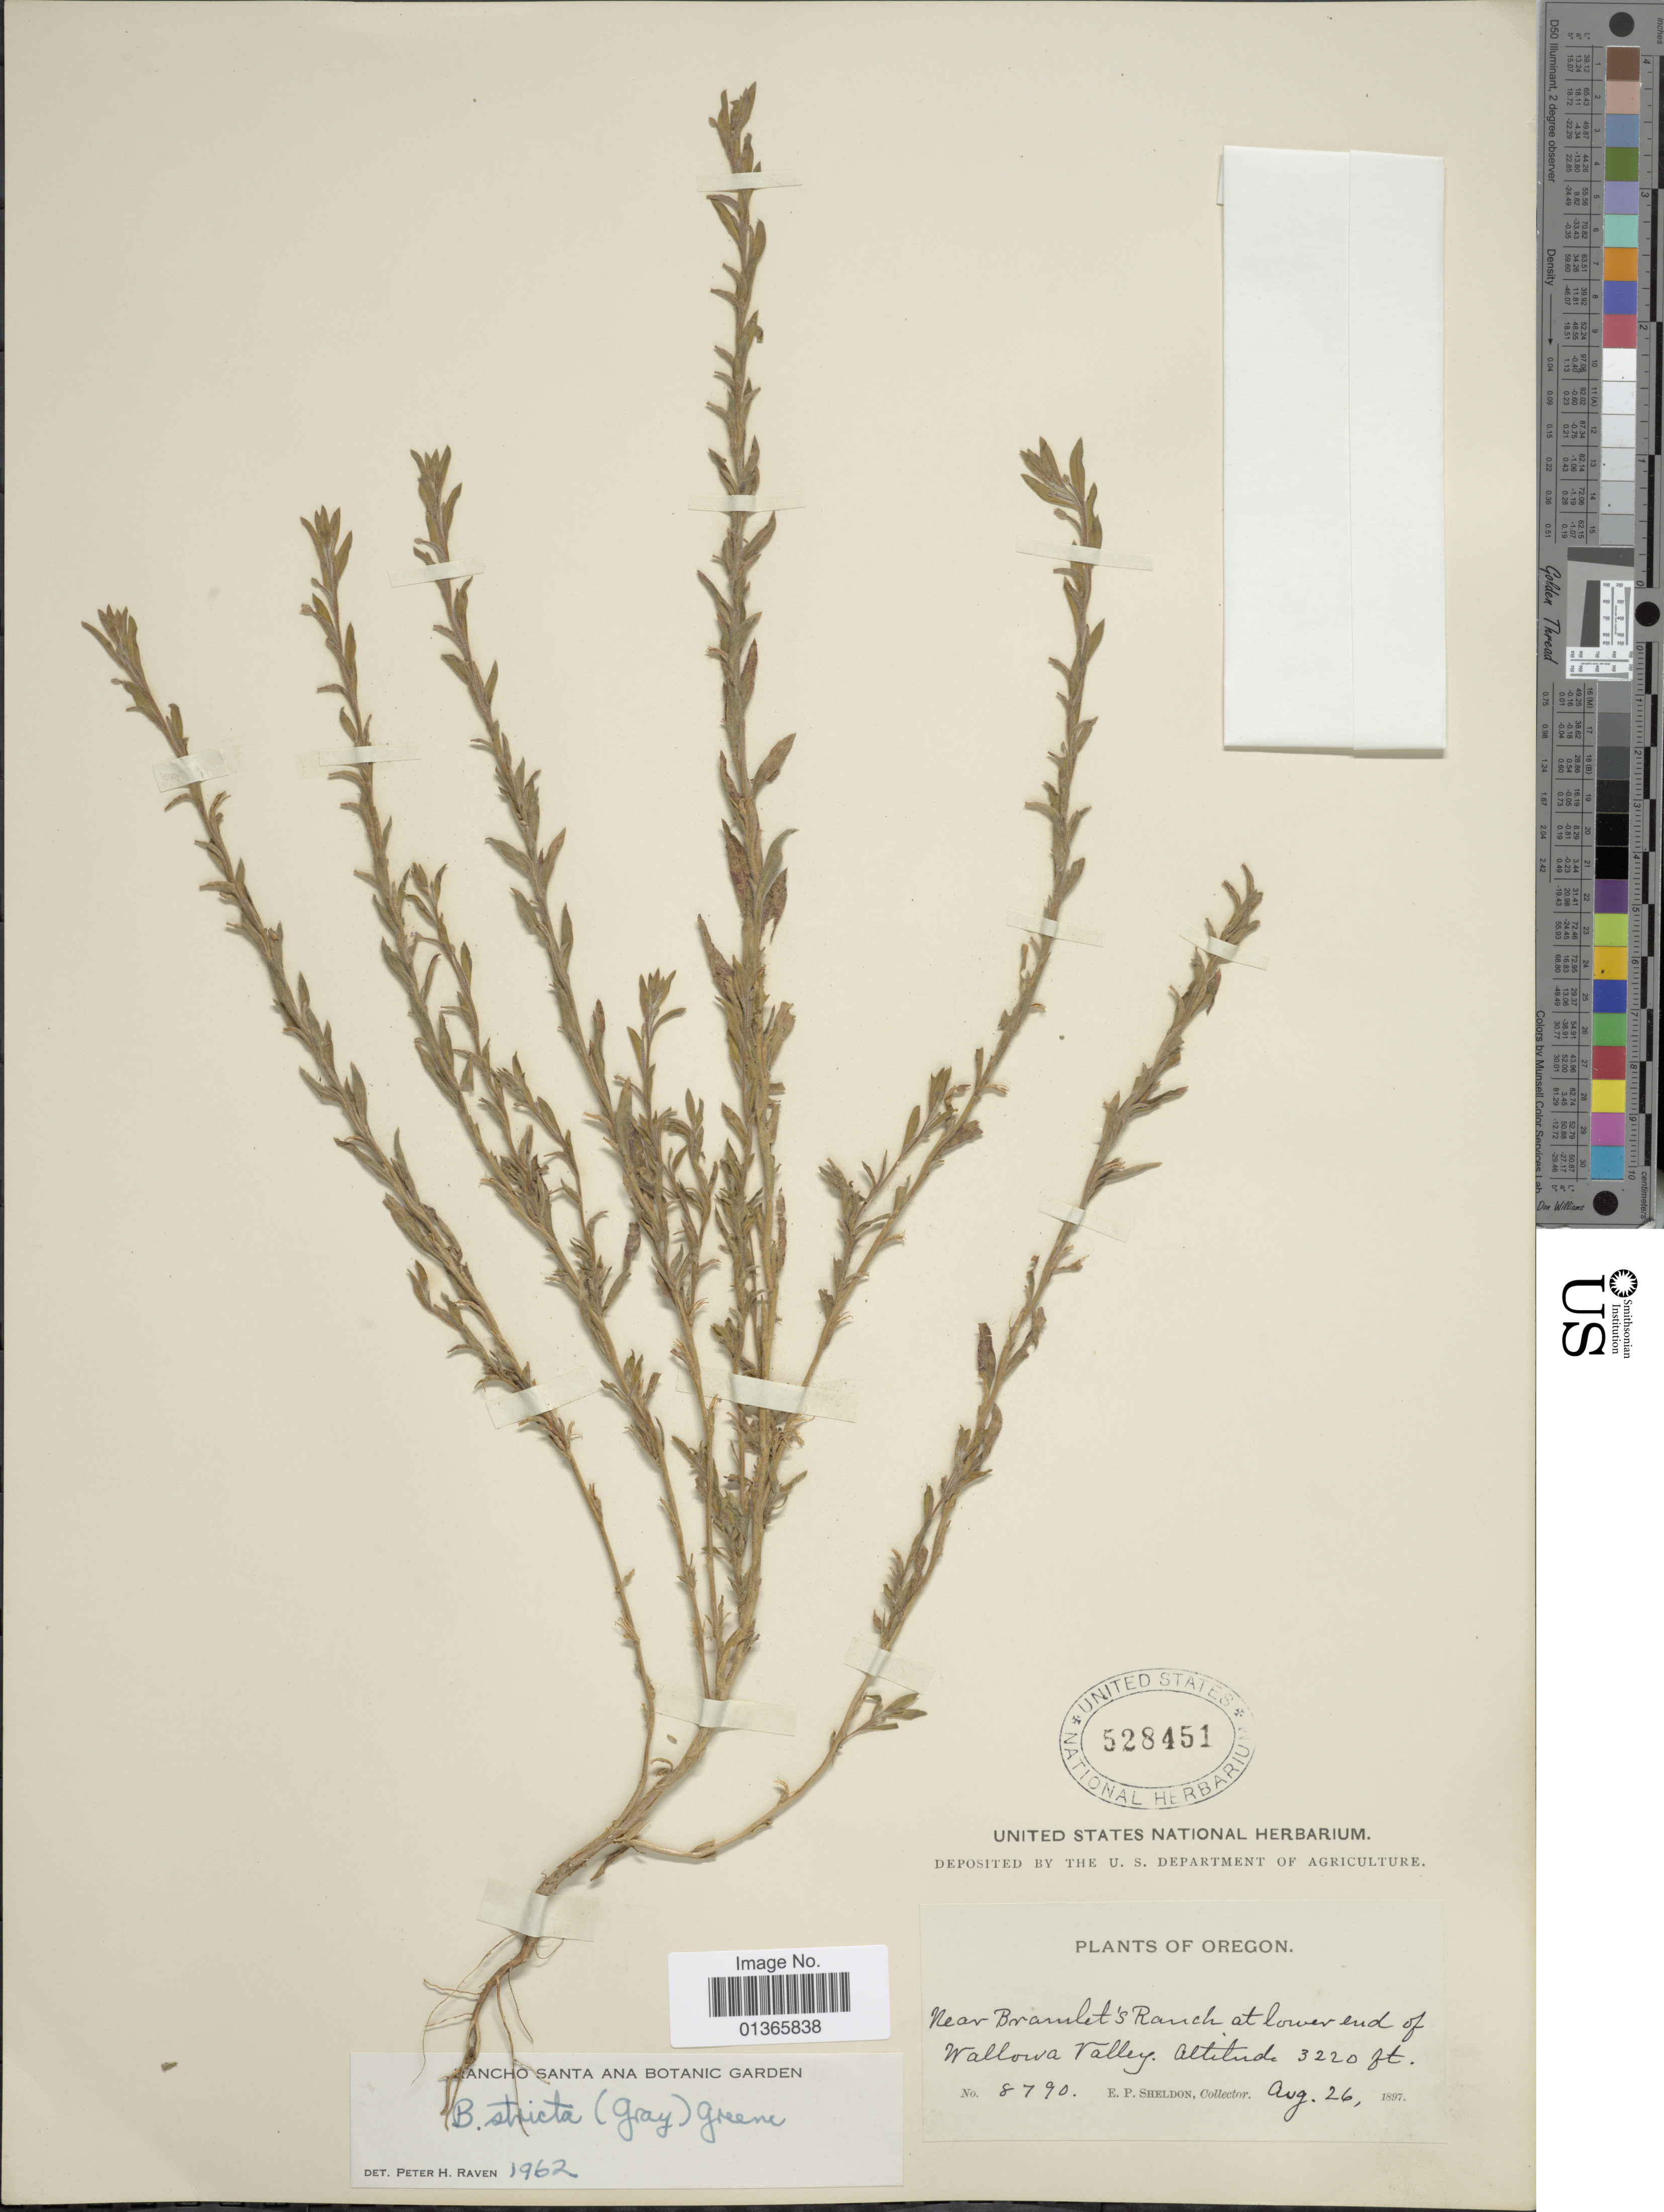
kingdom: Plantae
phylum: Tracheophyta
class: Magnoliopsida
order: Myrtales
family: Onagraceae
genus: Epilobium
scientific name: Epilobium torreyi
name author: (S. Watson) Hoch & P.H. Raven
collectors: E. P. Sheldon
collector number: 8790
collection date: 1897-08-26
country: United States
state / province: Oregon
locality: Near Bramlet's Ranch at lower end of Wallowa Valley.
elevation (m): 981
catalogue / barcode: US 528451